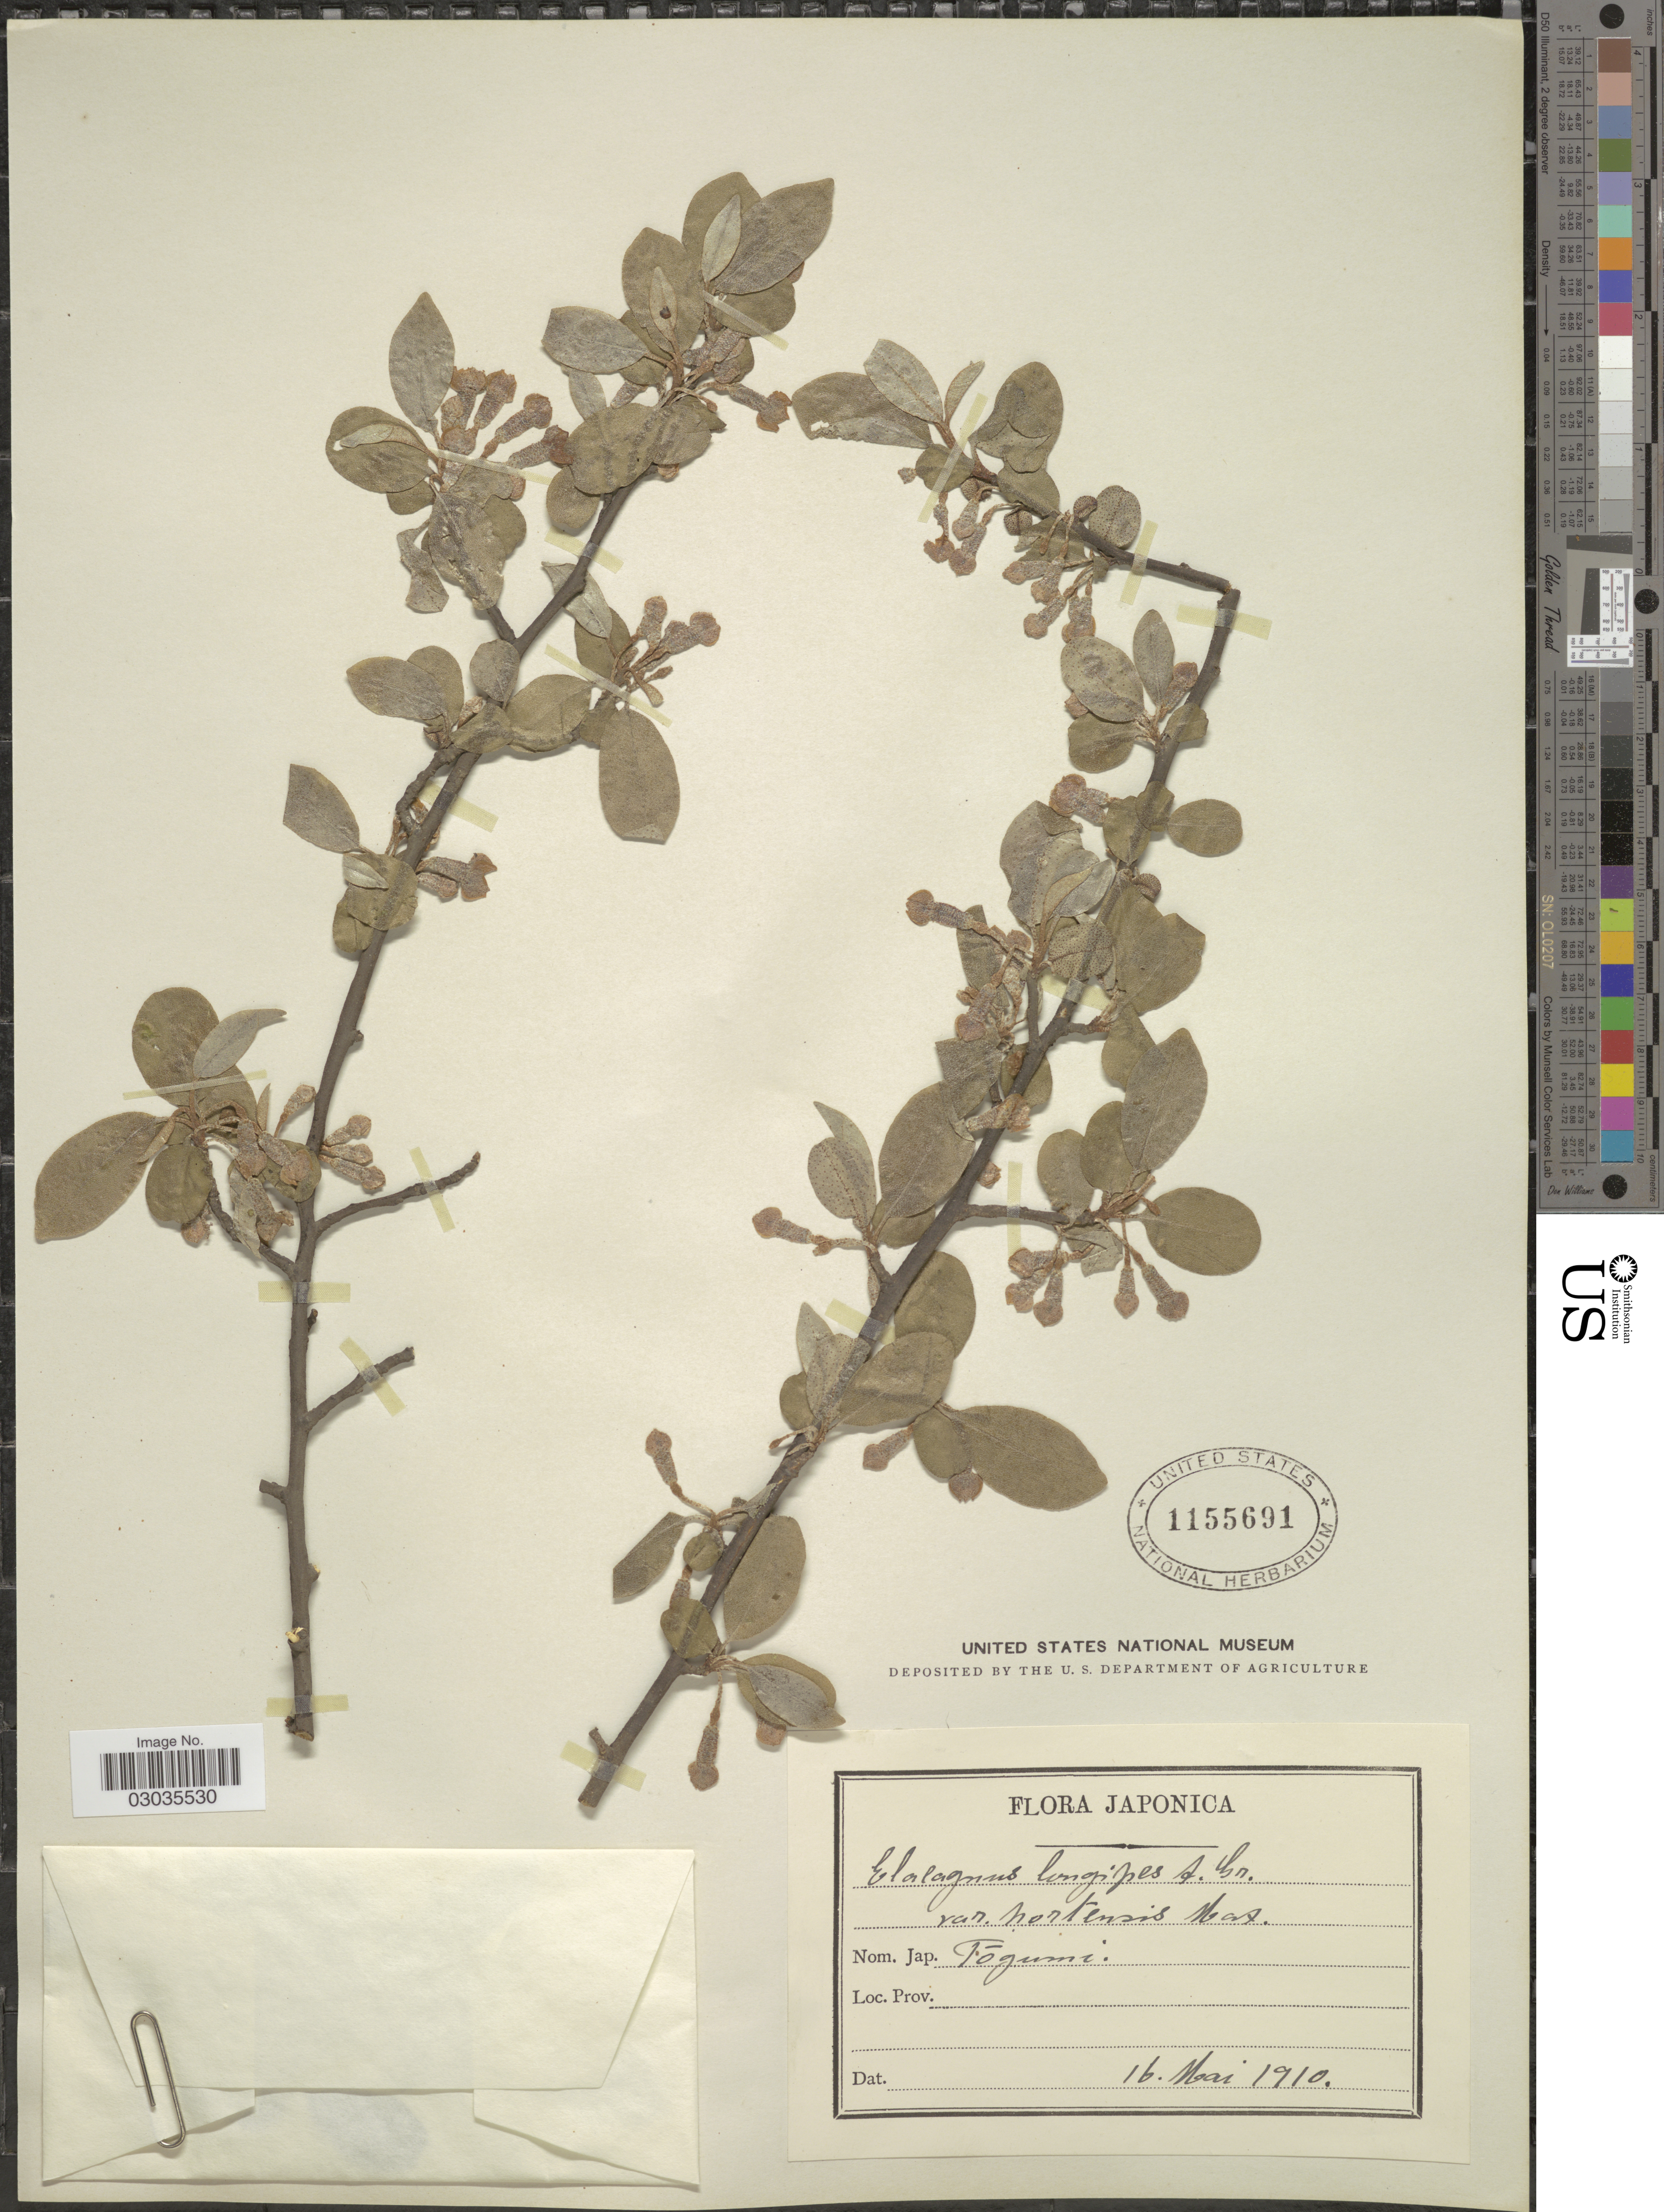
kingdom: Plantae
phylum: Tracheophyta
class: Magnoliopsida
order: Rosales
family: Elaeagnaceae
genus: Elaeagnus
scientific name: Elaeagnus longipes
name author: A. Gray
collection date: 1910-05-16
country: Japan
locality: Japonica.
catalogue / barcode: US 1155691